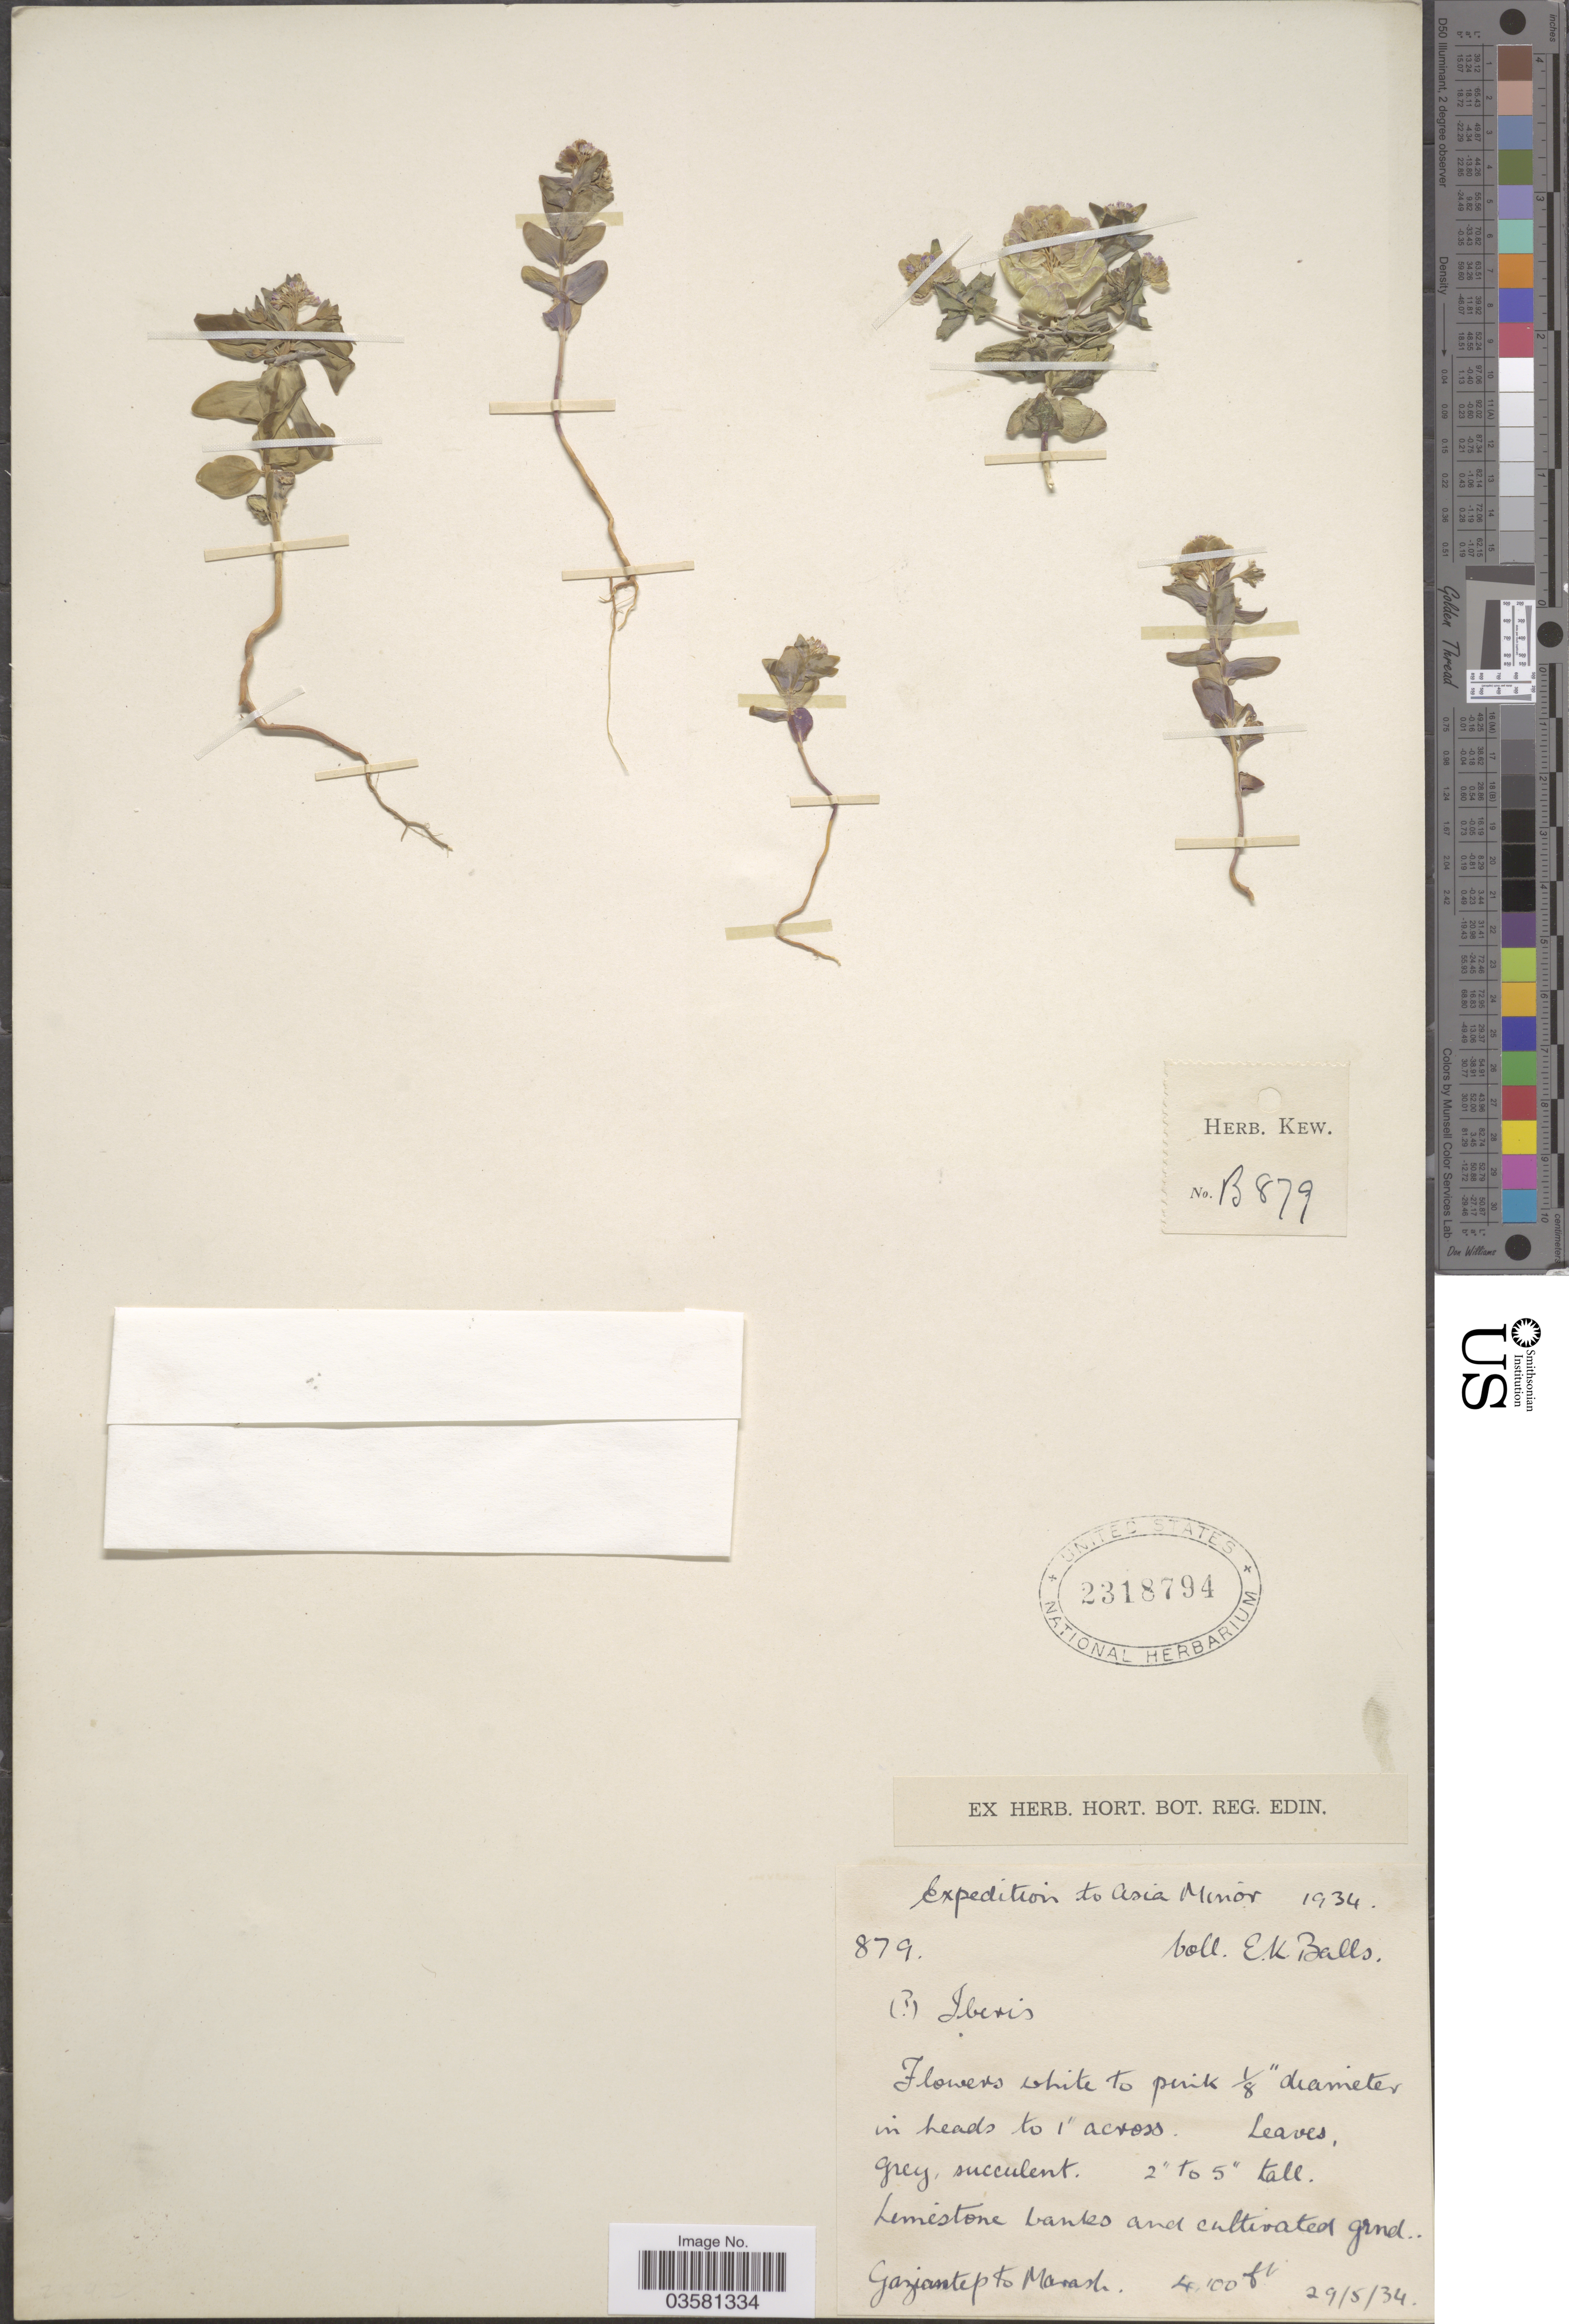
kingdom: Plantae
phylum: Tracheophyta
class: Magnoliopsida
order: Brassicales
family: Brassicaceae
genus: Iberis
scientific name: Iberis sp.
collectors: E. K. Balls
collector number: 879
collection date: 1934-05-29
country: Turkey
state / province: Gaziantep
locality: Asia Minor. Gaziantep to Marash.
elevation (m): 1219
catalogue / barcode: US 2318794